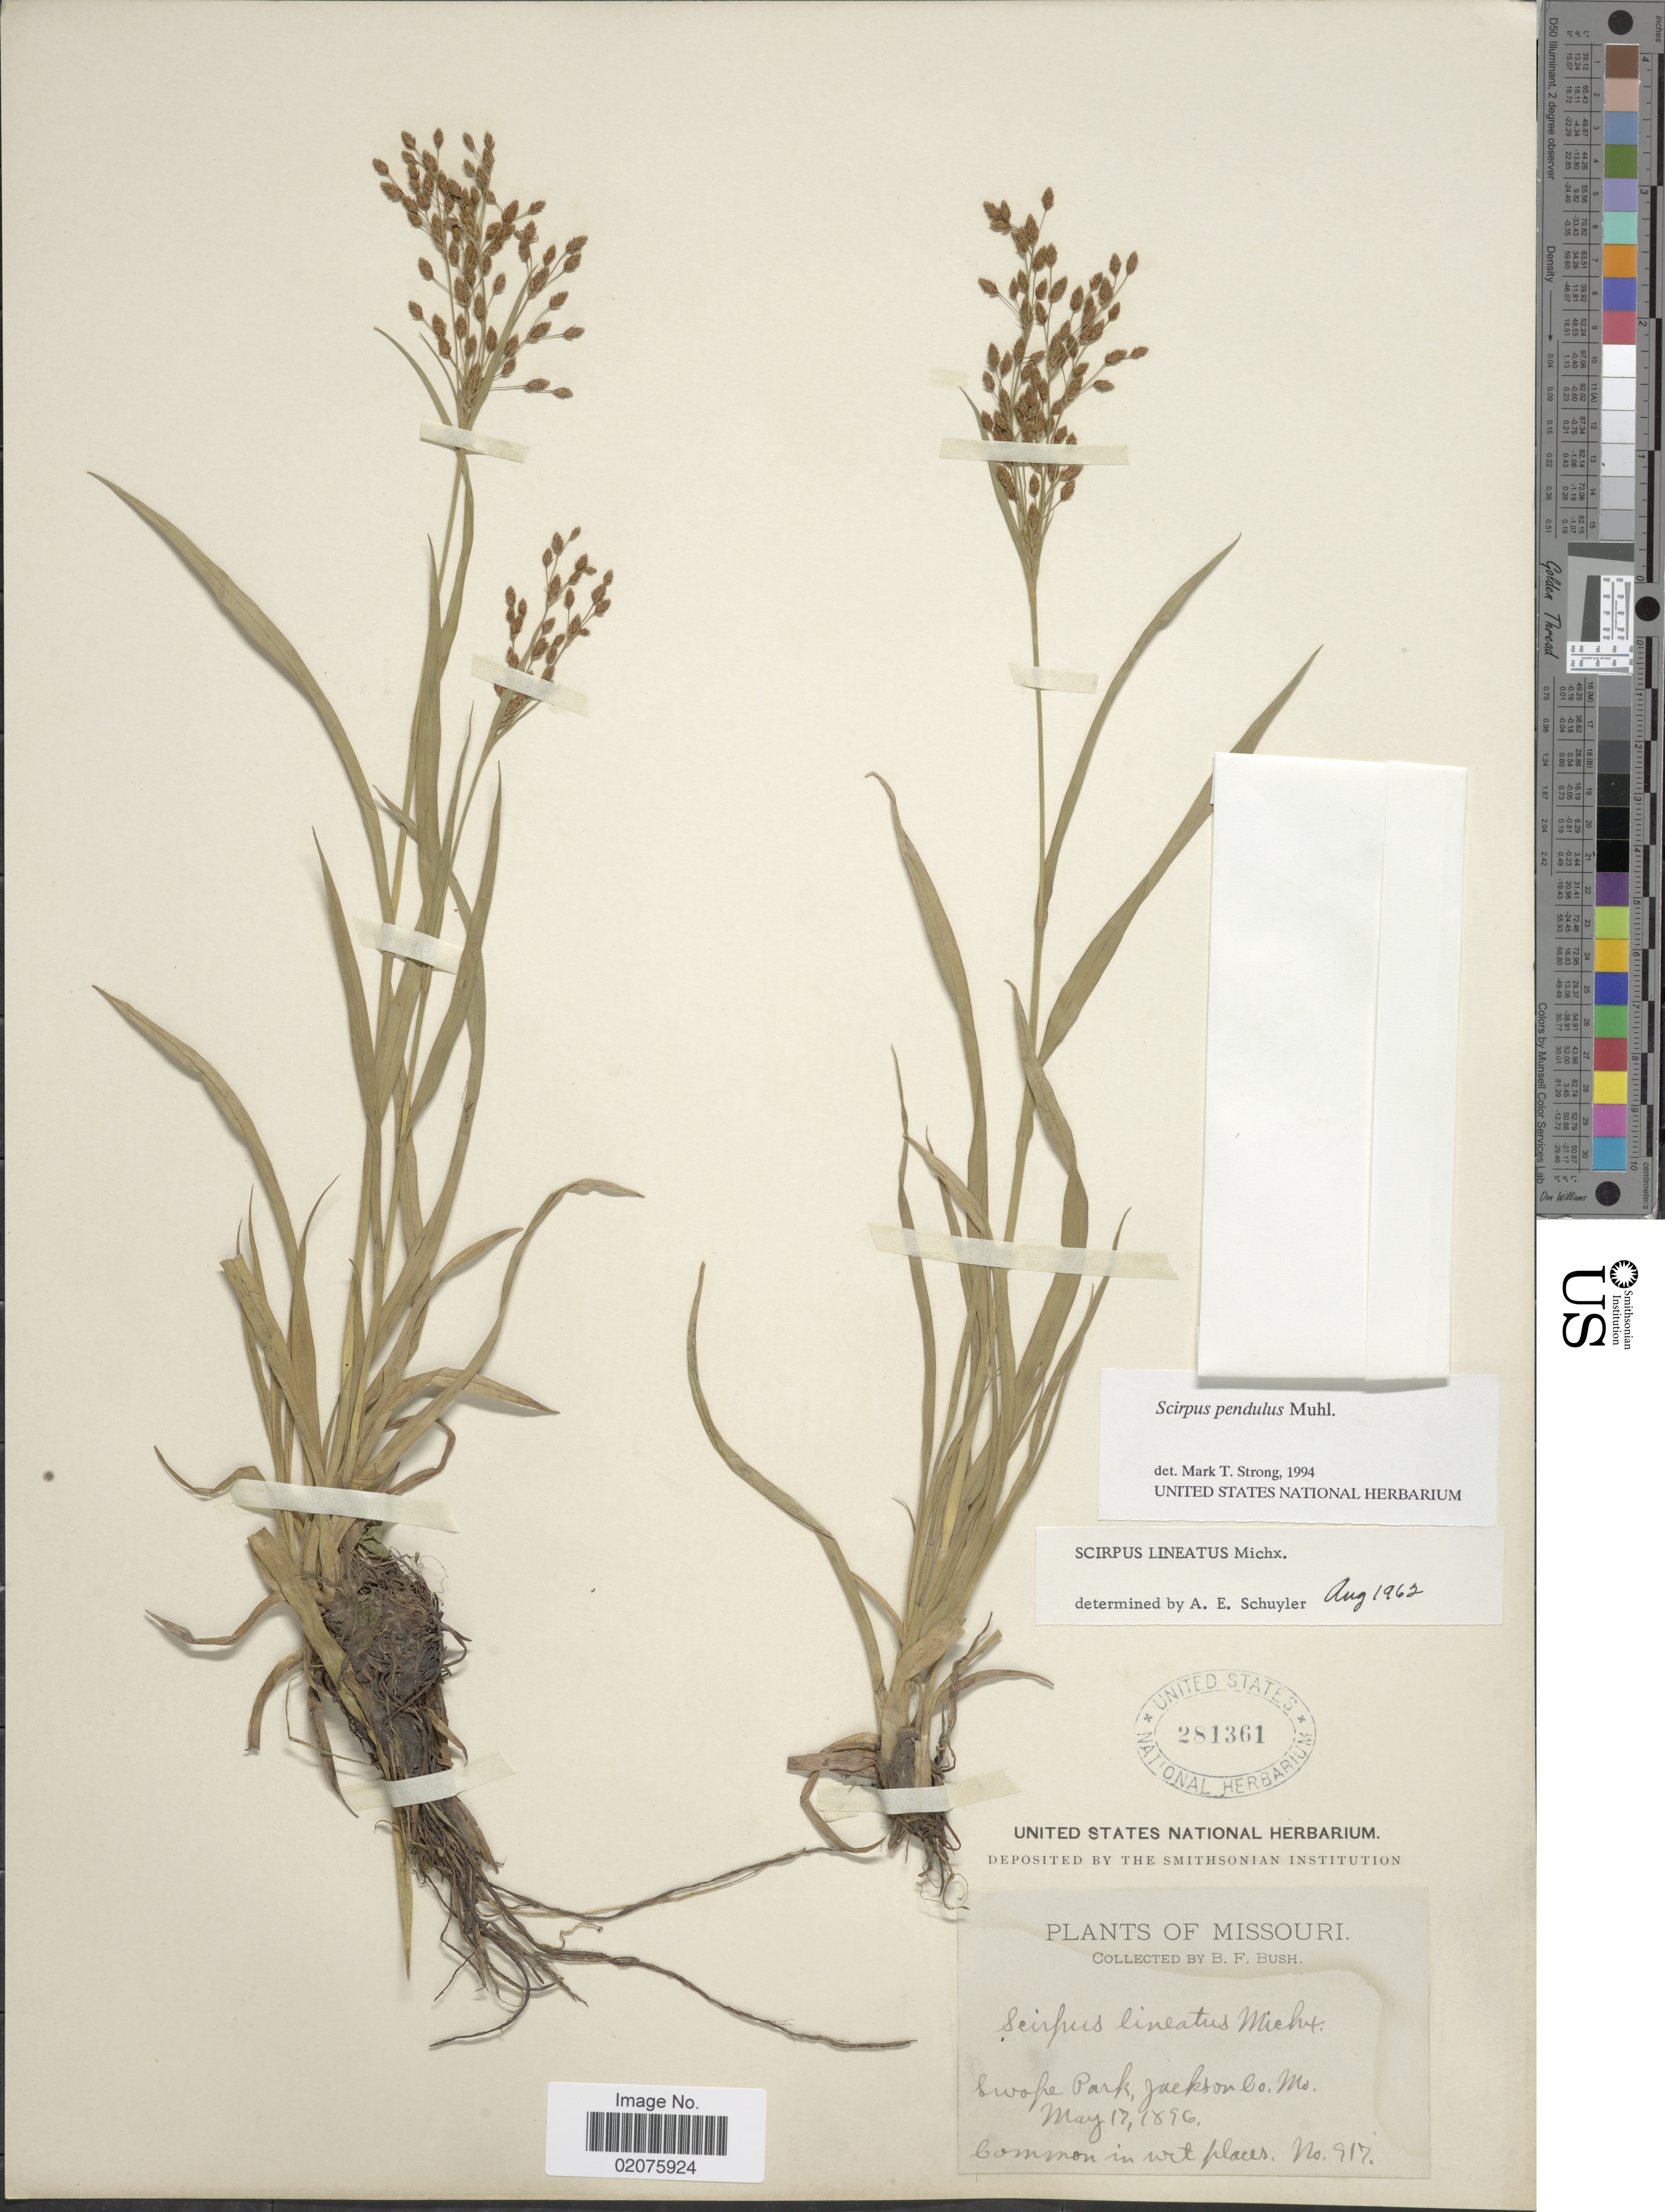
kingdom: Plantae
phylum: Tracheophyta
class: Liliopsida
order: Poales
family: Cyperaceae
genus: Scirpus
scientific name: Scirpus pendulus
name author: Muhl.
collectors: B. F. Bush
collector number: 917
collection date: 1896-05-17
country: United States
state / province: Missouri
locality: Swope park, Jackson Co. Mo.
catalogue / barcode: US 281361